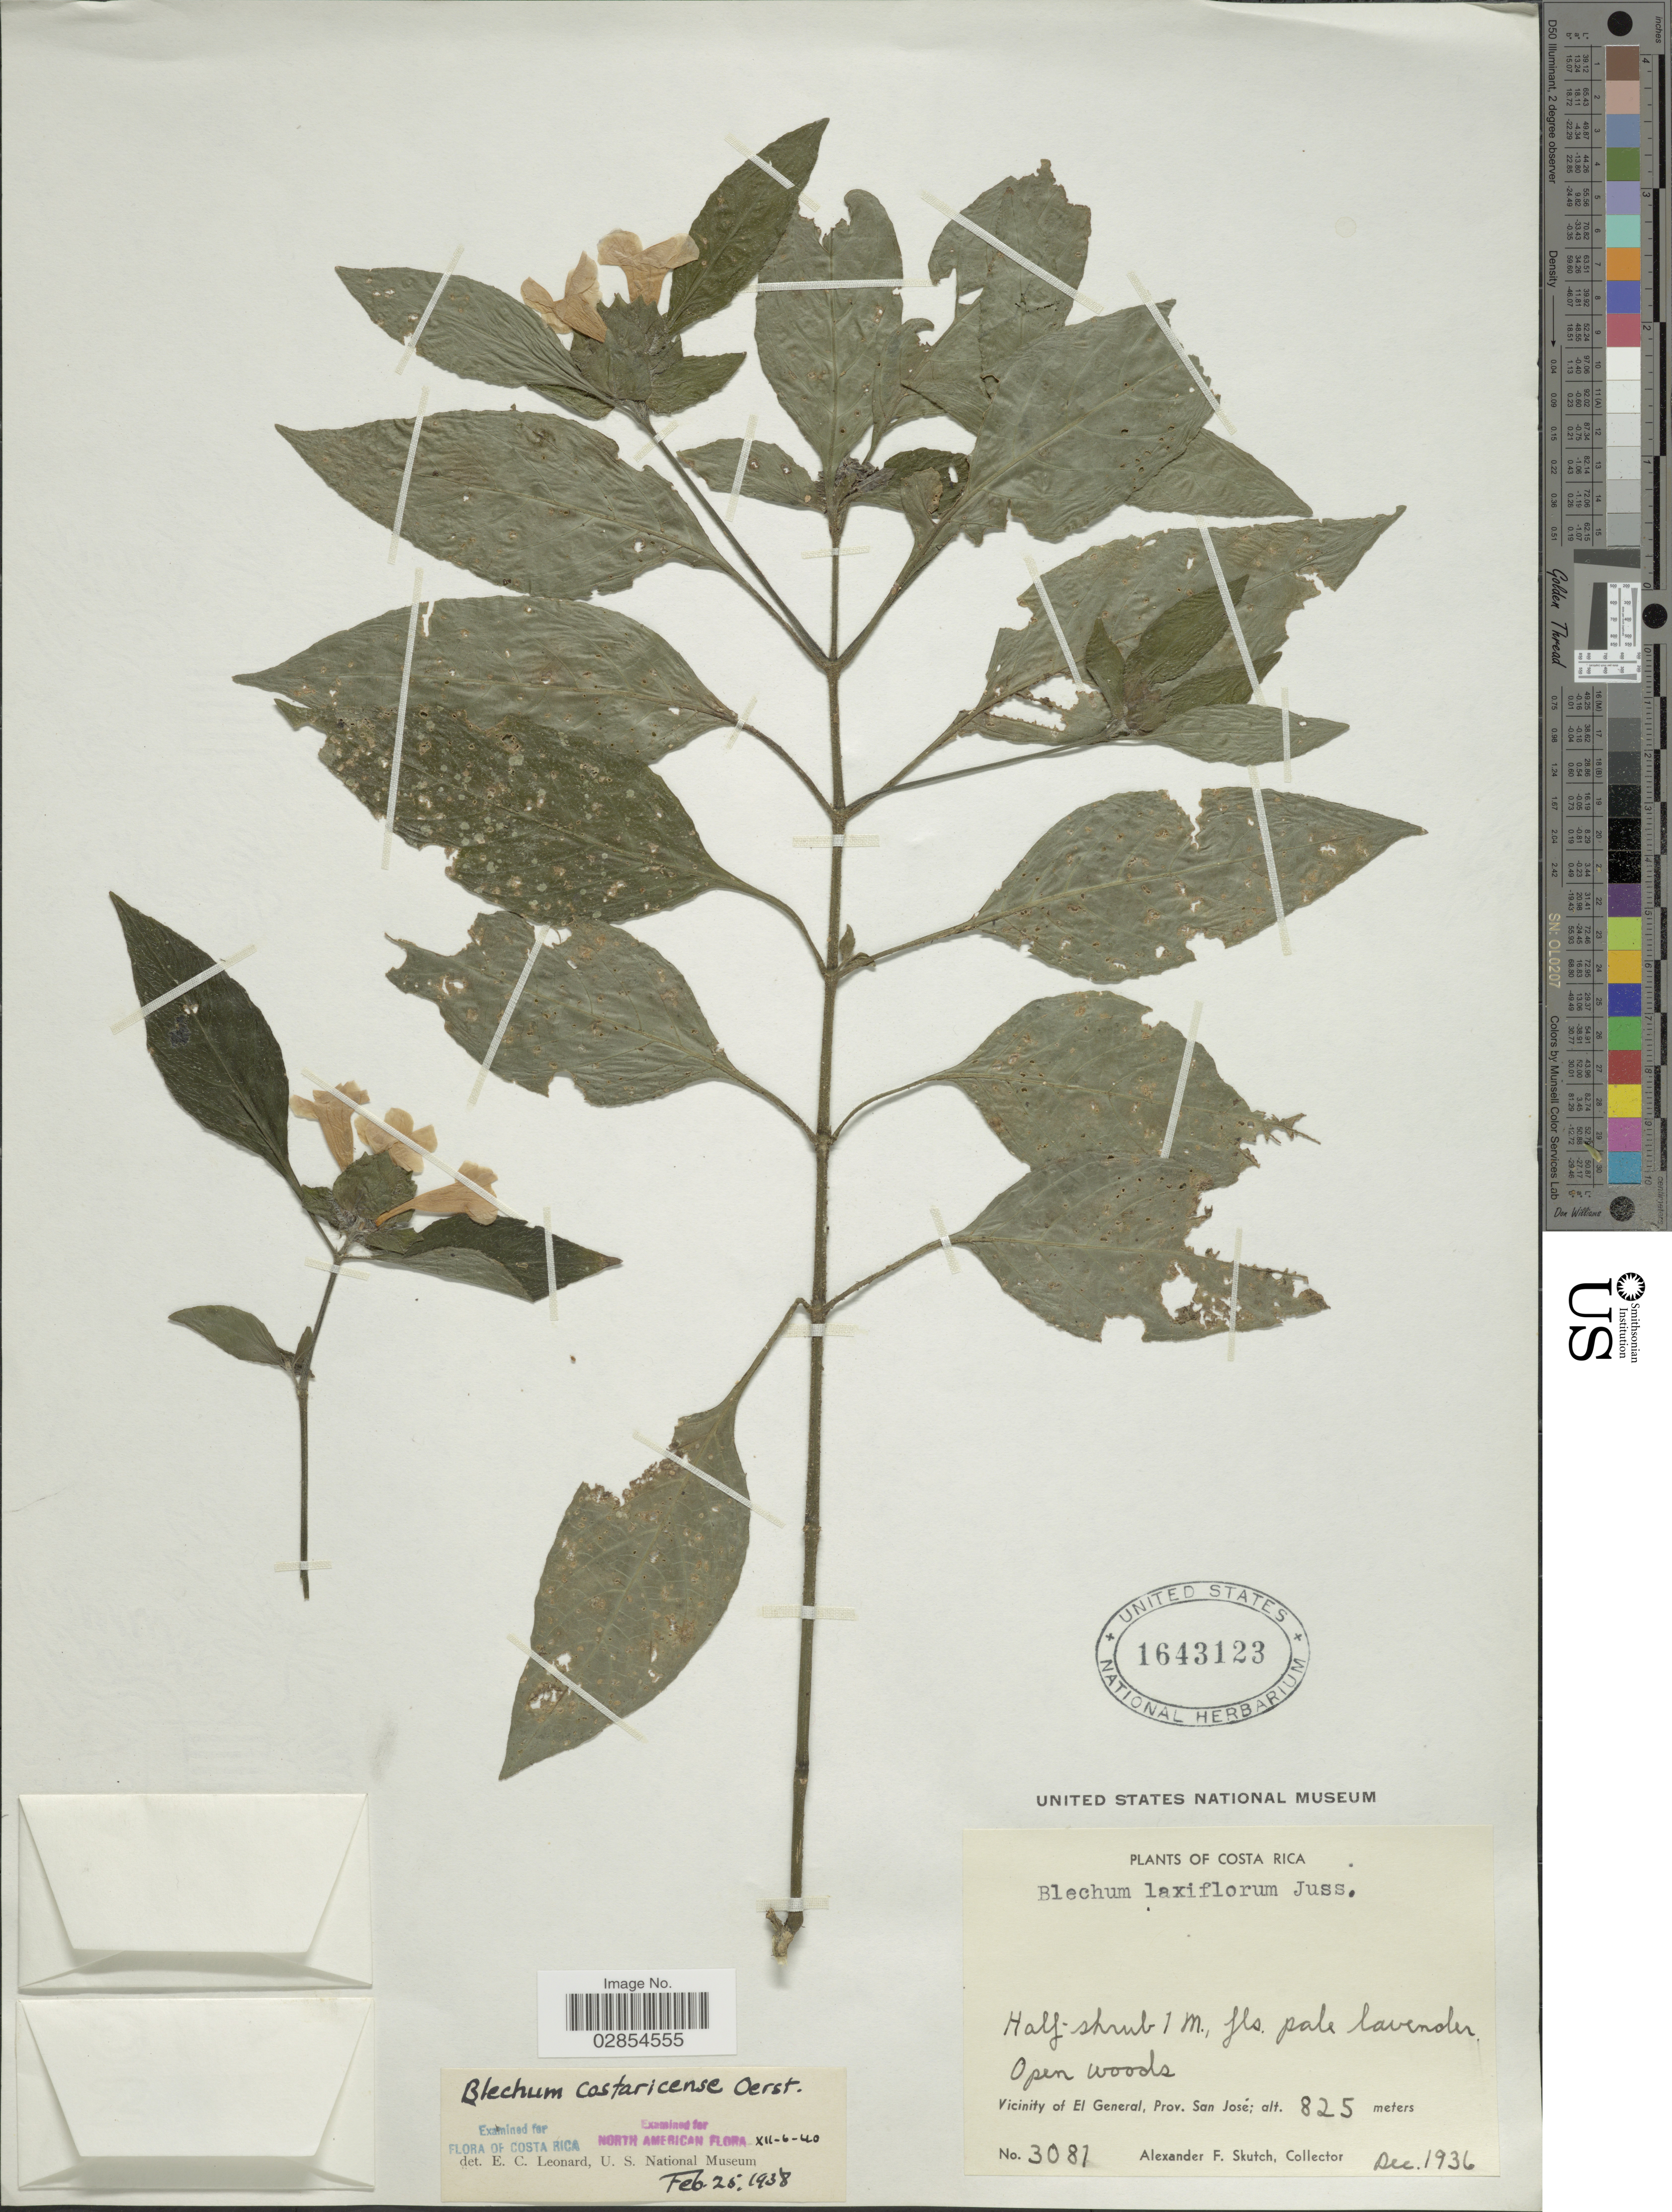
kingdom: Plantae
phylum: Tracheophyta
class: Magnoliopsida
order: Lamiales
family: Acanthaceae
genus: Blechum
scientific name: Blechum costaricense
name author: Oerst.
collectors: A. F. Skutch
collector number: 3081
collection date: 1936-12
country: Costa Rica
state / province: San José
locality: Vicinity of El General, Prov. San José.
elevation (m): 825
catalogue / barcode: US 1643123